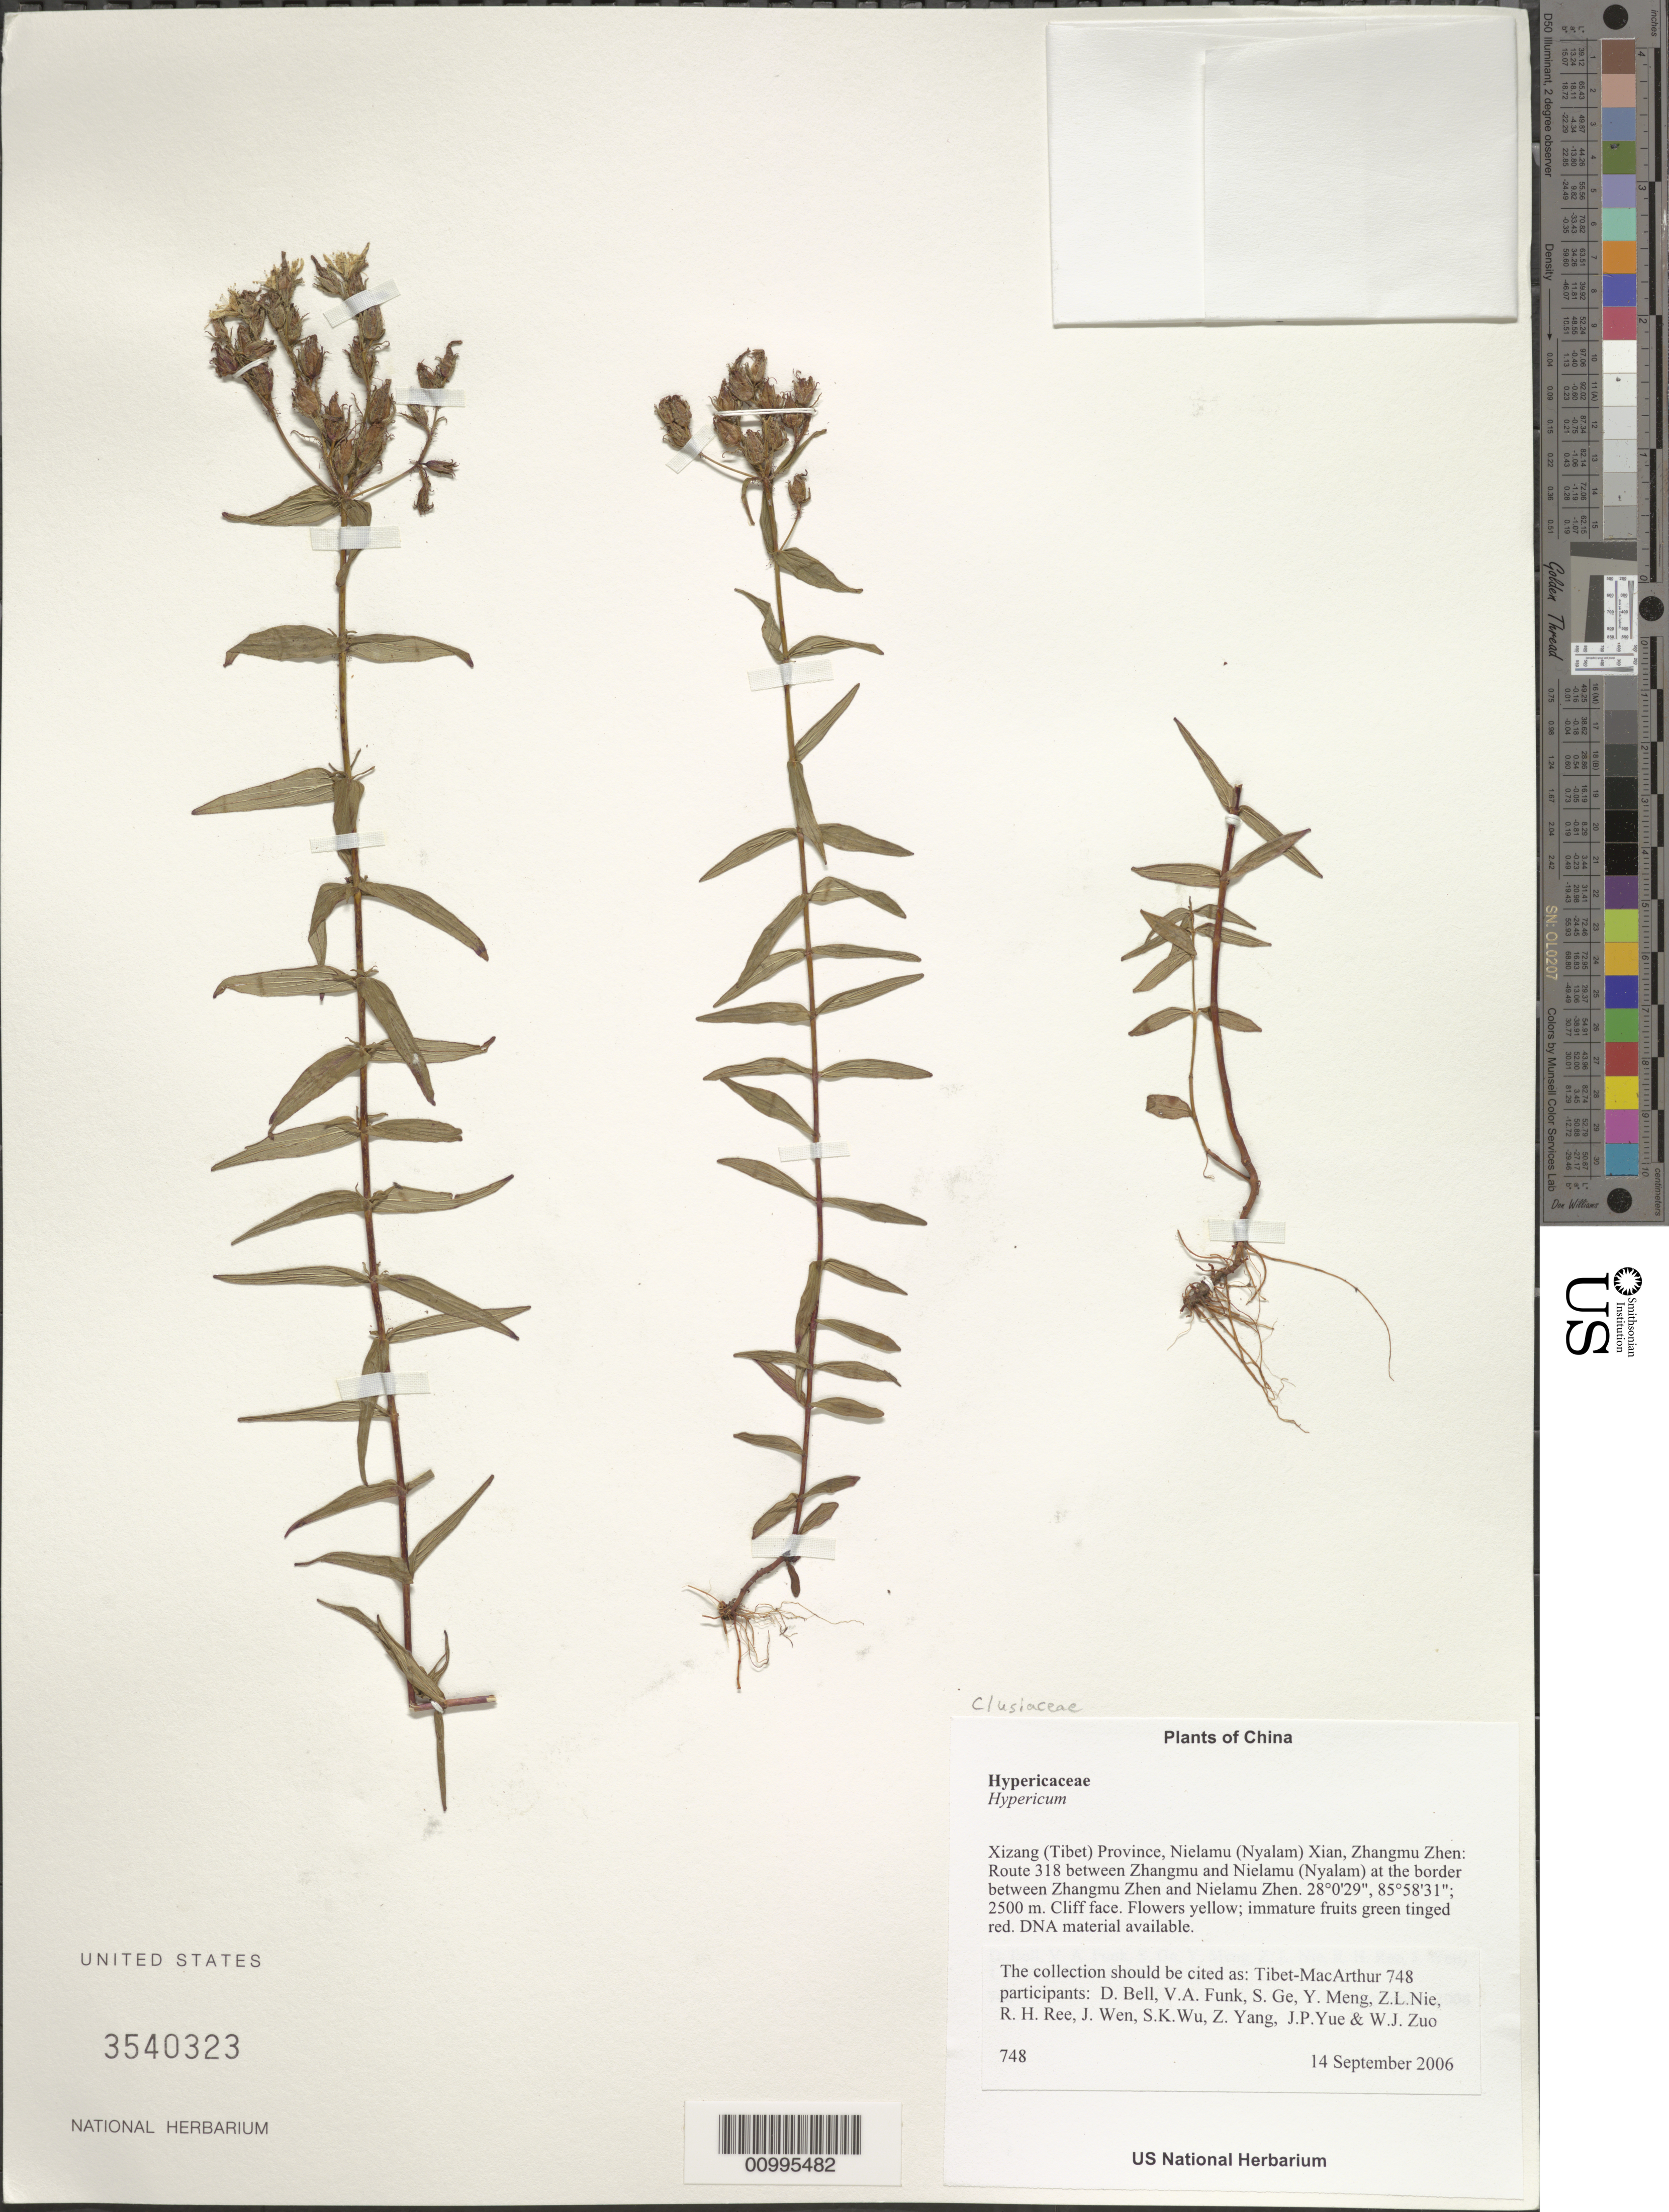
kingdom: Plantae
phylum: Tracheophyta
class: Magnoliopsida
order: Malpighiales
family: Hypericaceae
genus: Hypericum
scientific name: Hypericum sp.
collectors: Tibet-MacArthur, D. A. Bell, V. Funk, S. Ge, Y. Meng, Z. Nie, R. Ree, J. Wen, J. Yue & W. Zuo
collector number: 748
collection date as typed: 14 Sep 2006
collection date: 2006-09-14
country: China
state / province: Xizang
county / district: Nielamu (Nyalam) Xian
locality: Nielamu Zhen. Route 318 between Zhangmu and Nielamu (Nyalam) at the border between Zhangmu Zhen and Nielamu Zhen.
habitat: Base of wet cliff, steep rocky slopes with Alnus semicordata, and disturbed roadside. Cliff face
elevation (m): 2500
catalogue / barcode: US 3540323